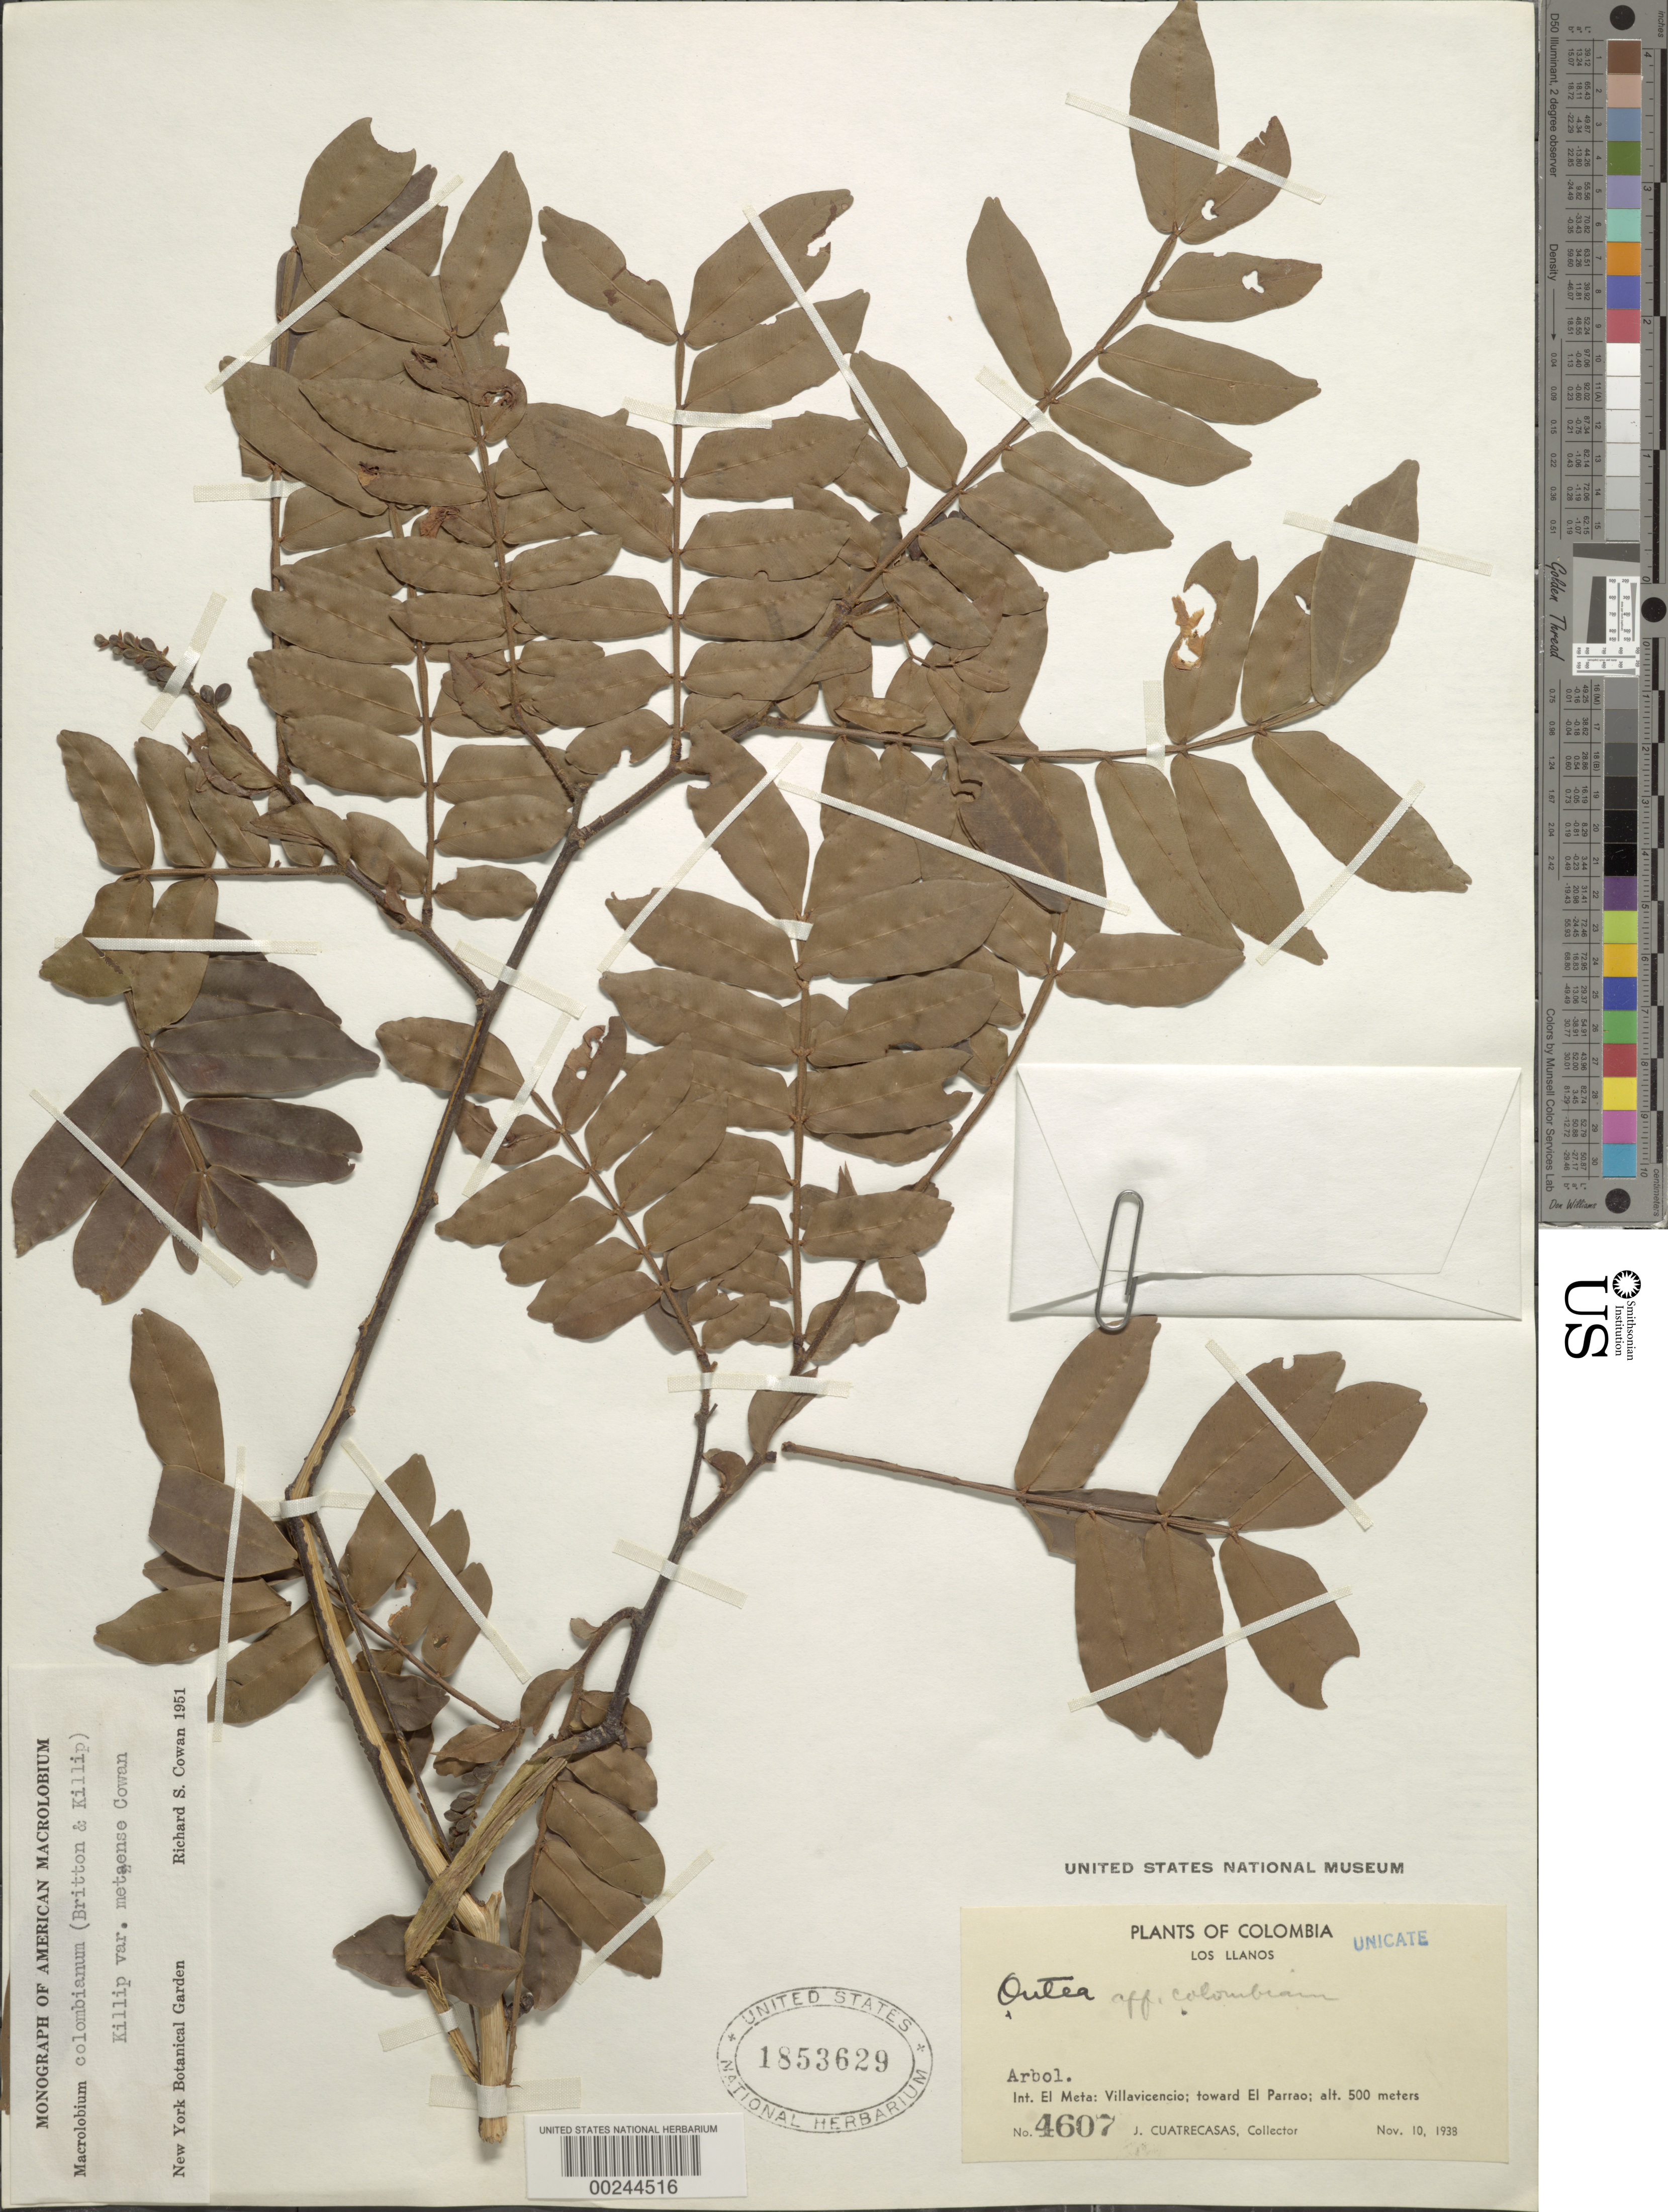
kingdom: Plantae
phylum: Tracheophyta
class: Magnoliopsida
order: Fabales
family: Fabaceae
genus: Macrolobium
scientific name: Macrolobium colombianum var. metaense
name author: R.S. Cowan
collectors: J. Cuatrecasas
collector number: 4607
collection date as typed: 10 Nov 1938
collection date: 1938-11-10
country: Colombia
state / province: Meta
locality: Villa Vicencia, toward El Parrao Cencio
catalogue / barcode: US 1853629